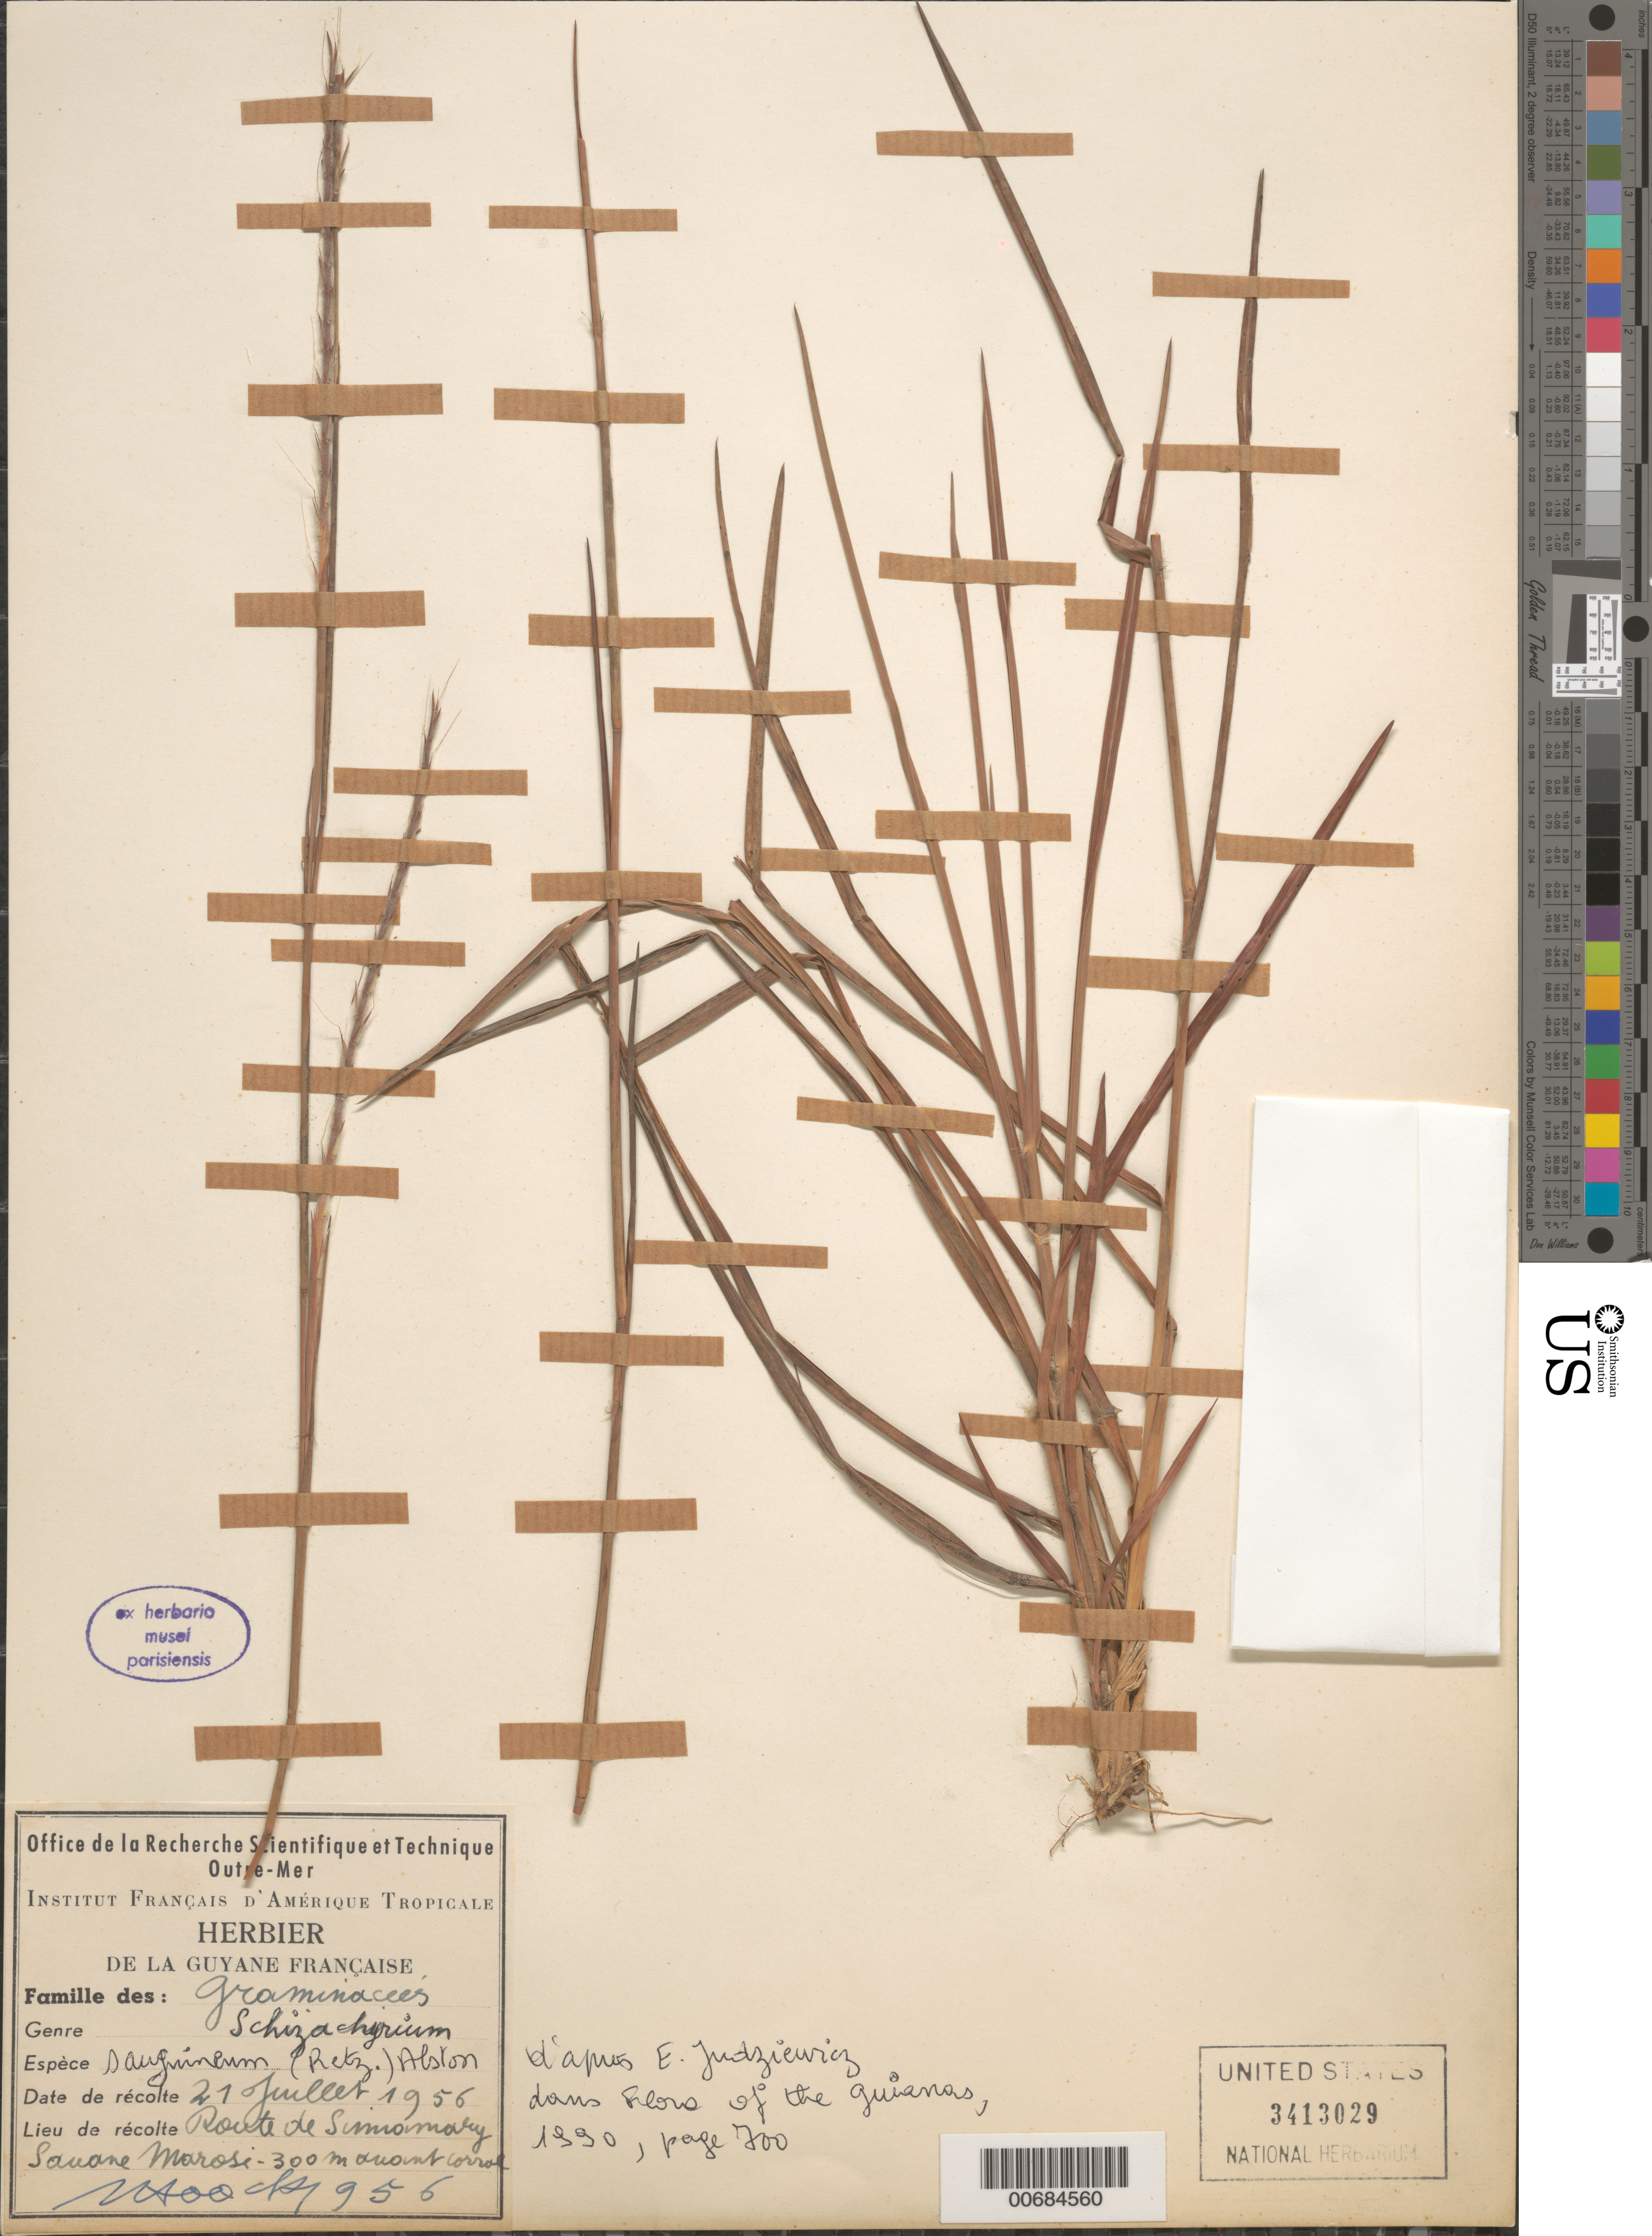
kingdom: Plantae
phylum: Tracheophyta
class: Liliopsida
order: Poales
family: Poaceae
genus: Schizachyrium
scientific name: Schizachyrium sanguineum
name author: (Retz.) Alston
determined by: Judziewicz, E. J.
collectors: J. Hoock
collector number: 956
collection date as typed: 21-Jul-56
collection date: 1956-07-21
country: French Guiana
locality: Route de Sinnamary, Savane Marosi, 300 m amont corral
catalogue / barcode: US 3413029